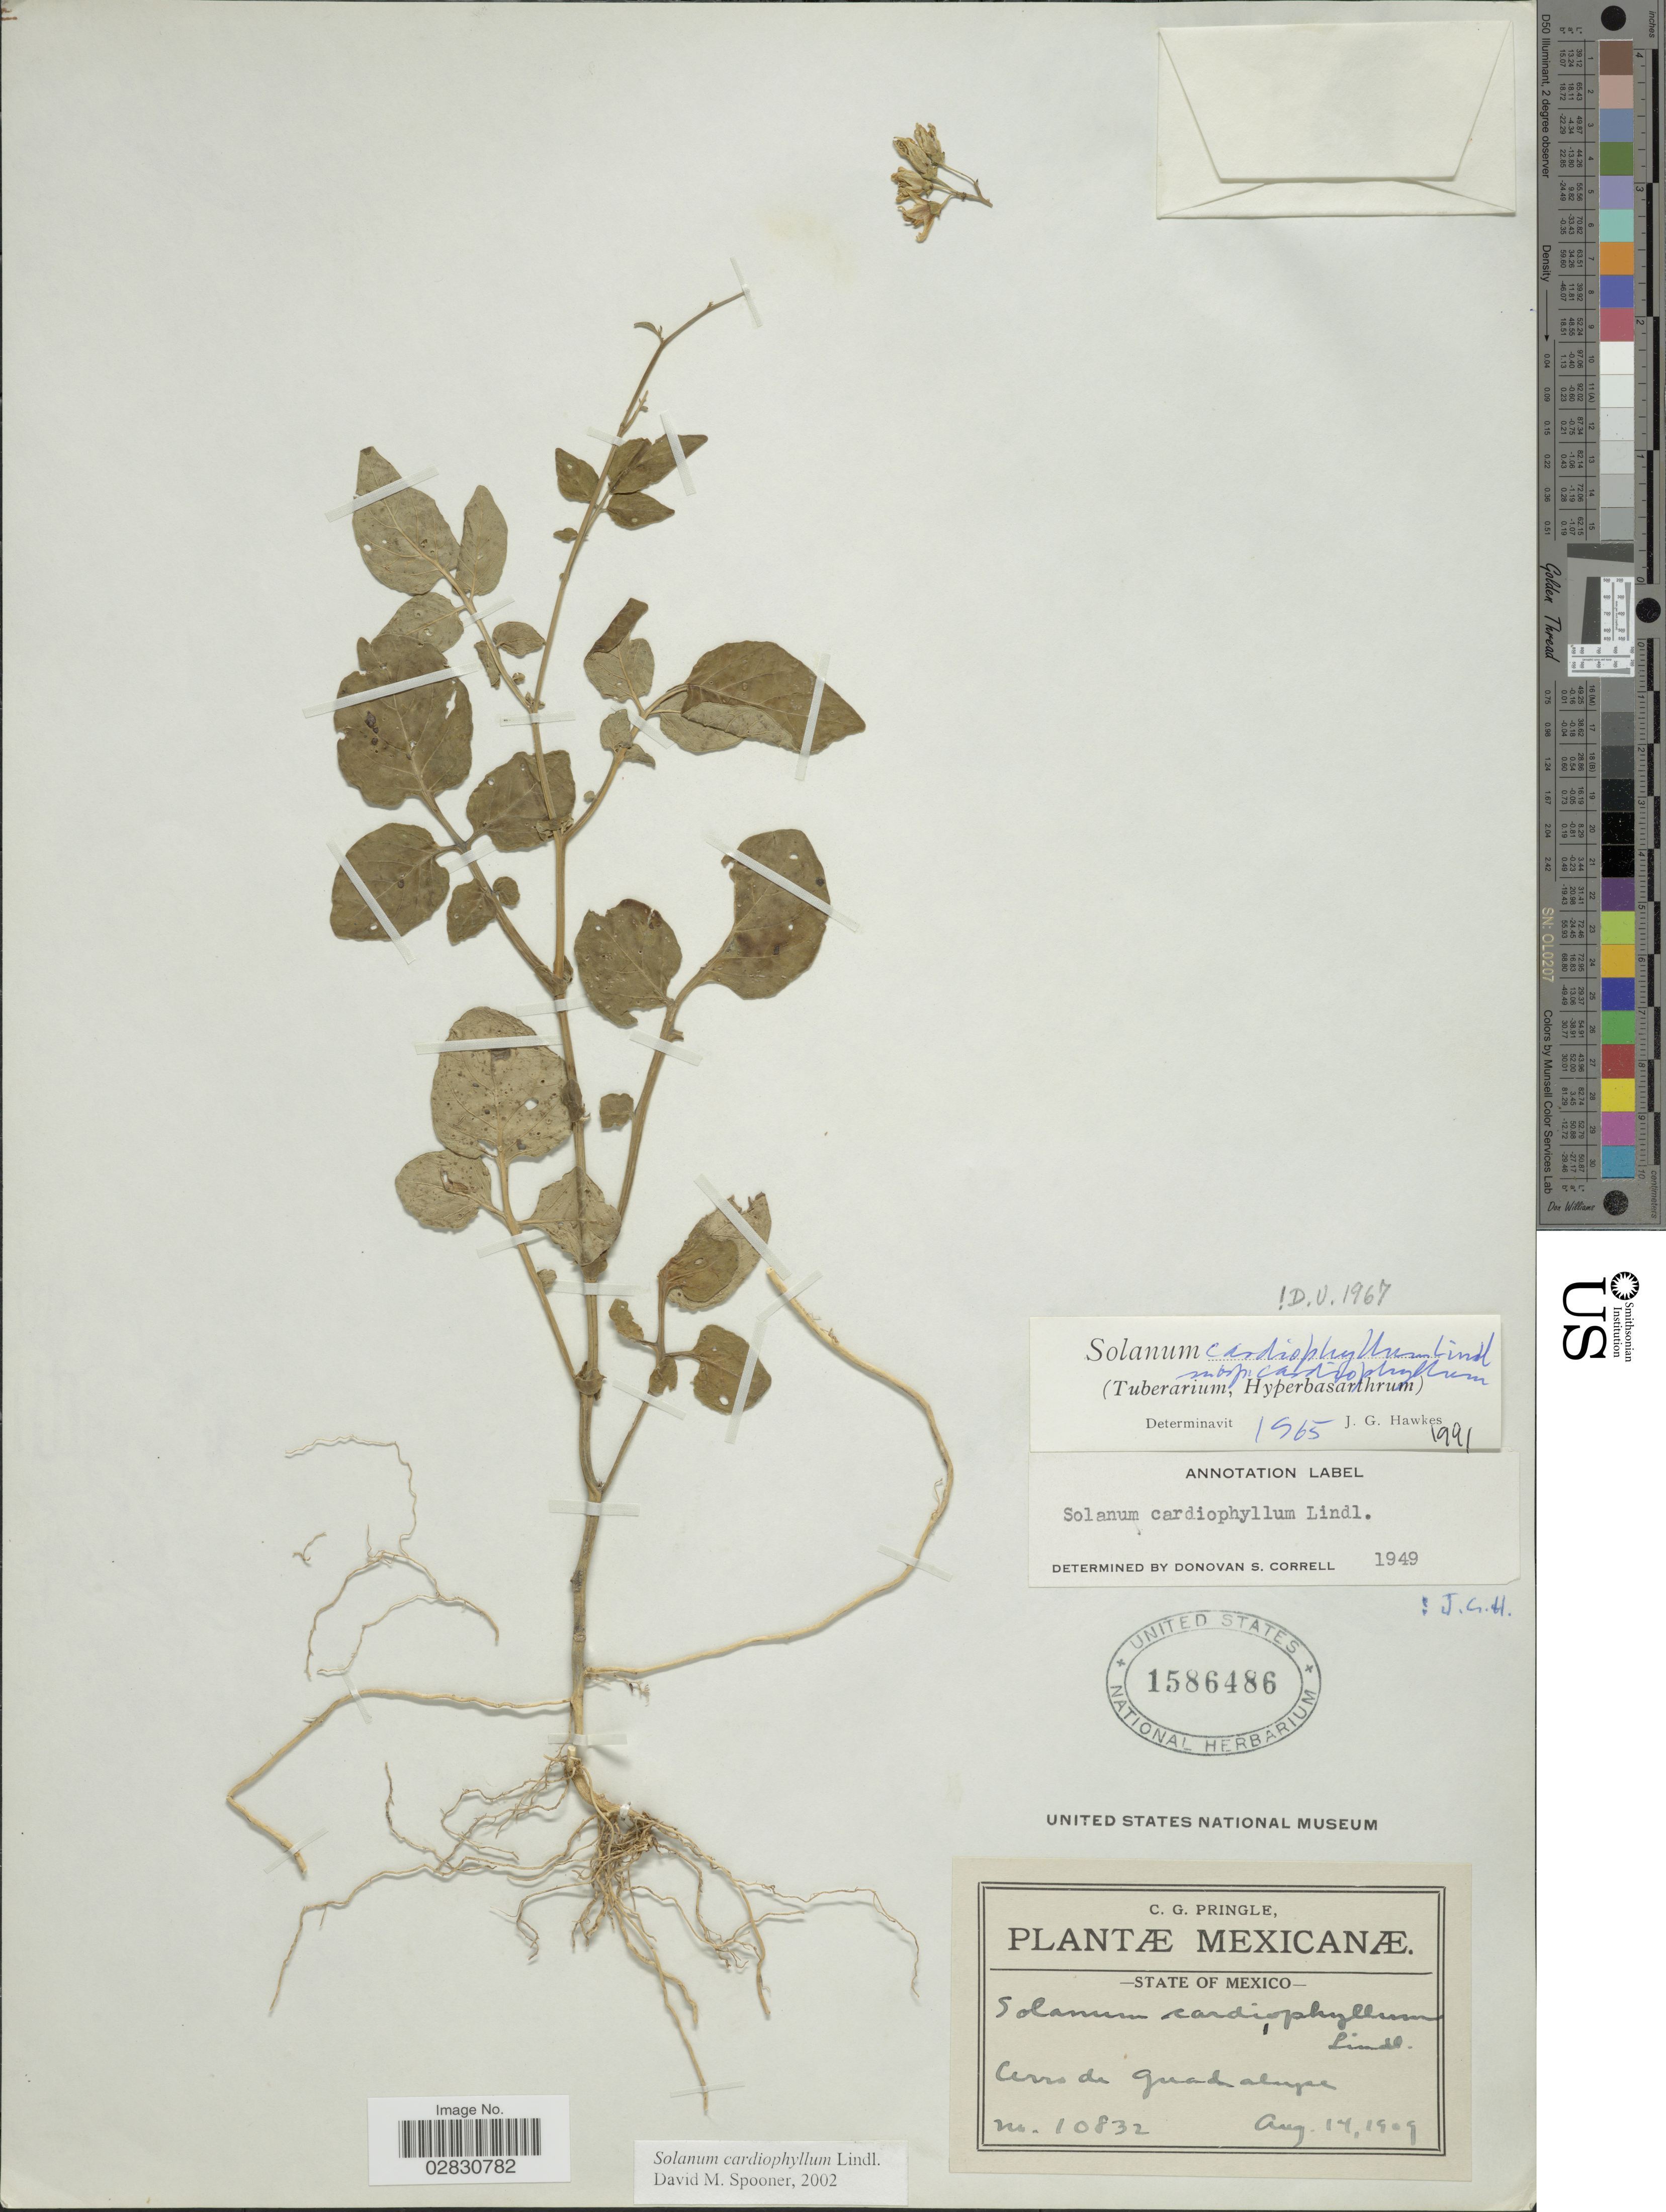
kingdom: Plantae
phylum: Tracheophyta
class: Magnoliopsida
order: Solanales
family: Solanaceae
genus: Solanum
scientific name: Solanum cardiophyllum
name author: Lindl.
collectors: C. G. Pringle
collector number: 10832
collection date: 1909-08-14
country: Mexico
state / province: México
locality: State of Mexico, Cerro de Guadalupe.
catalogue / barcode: US 1586486